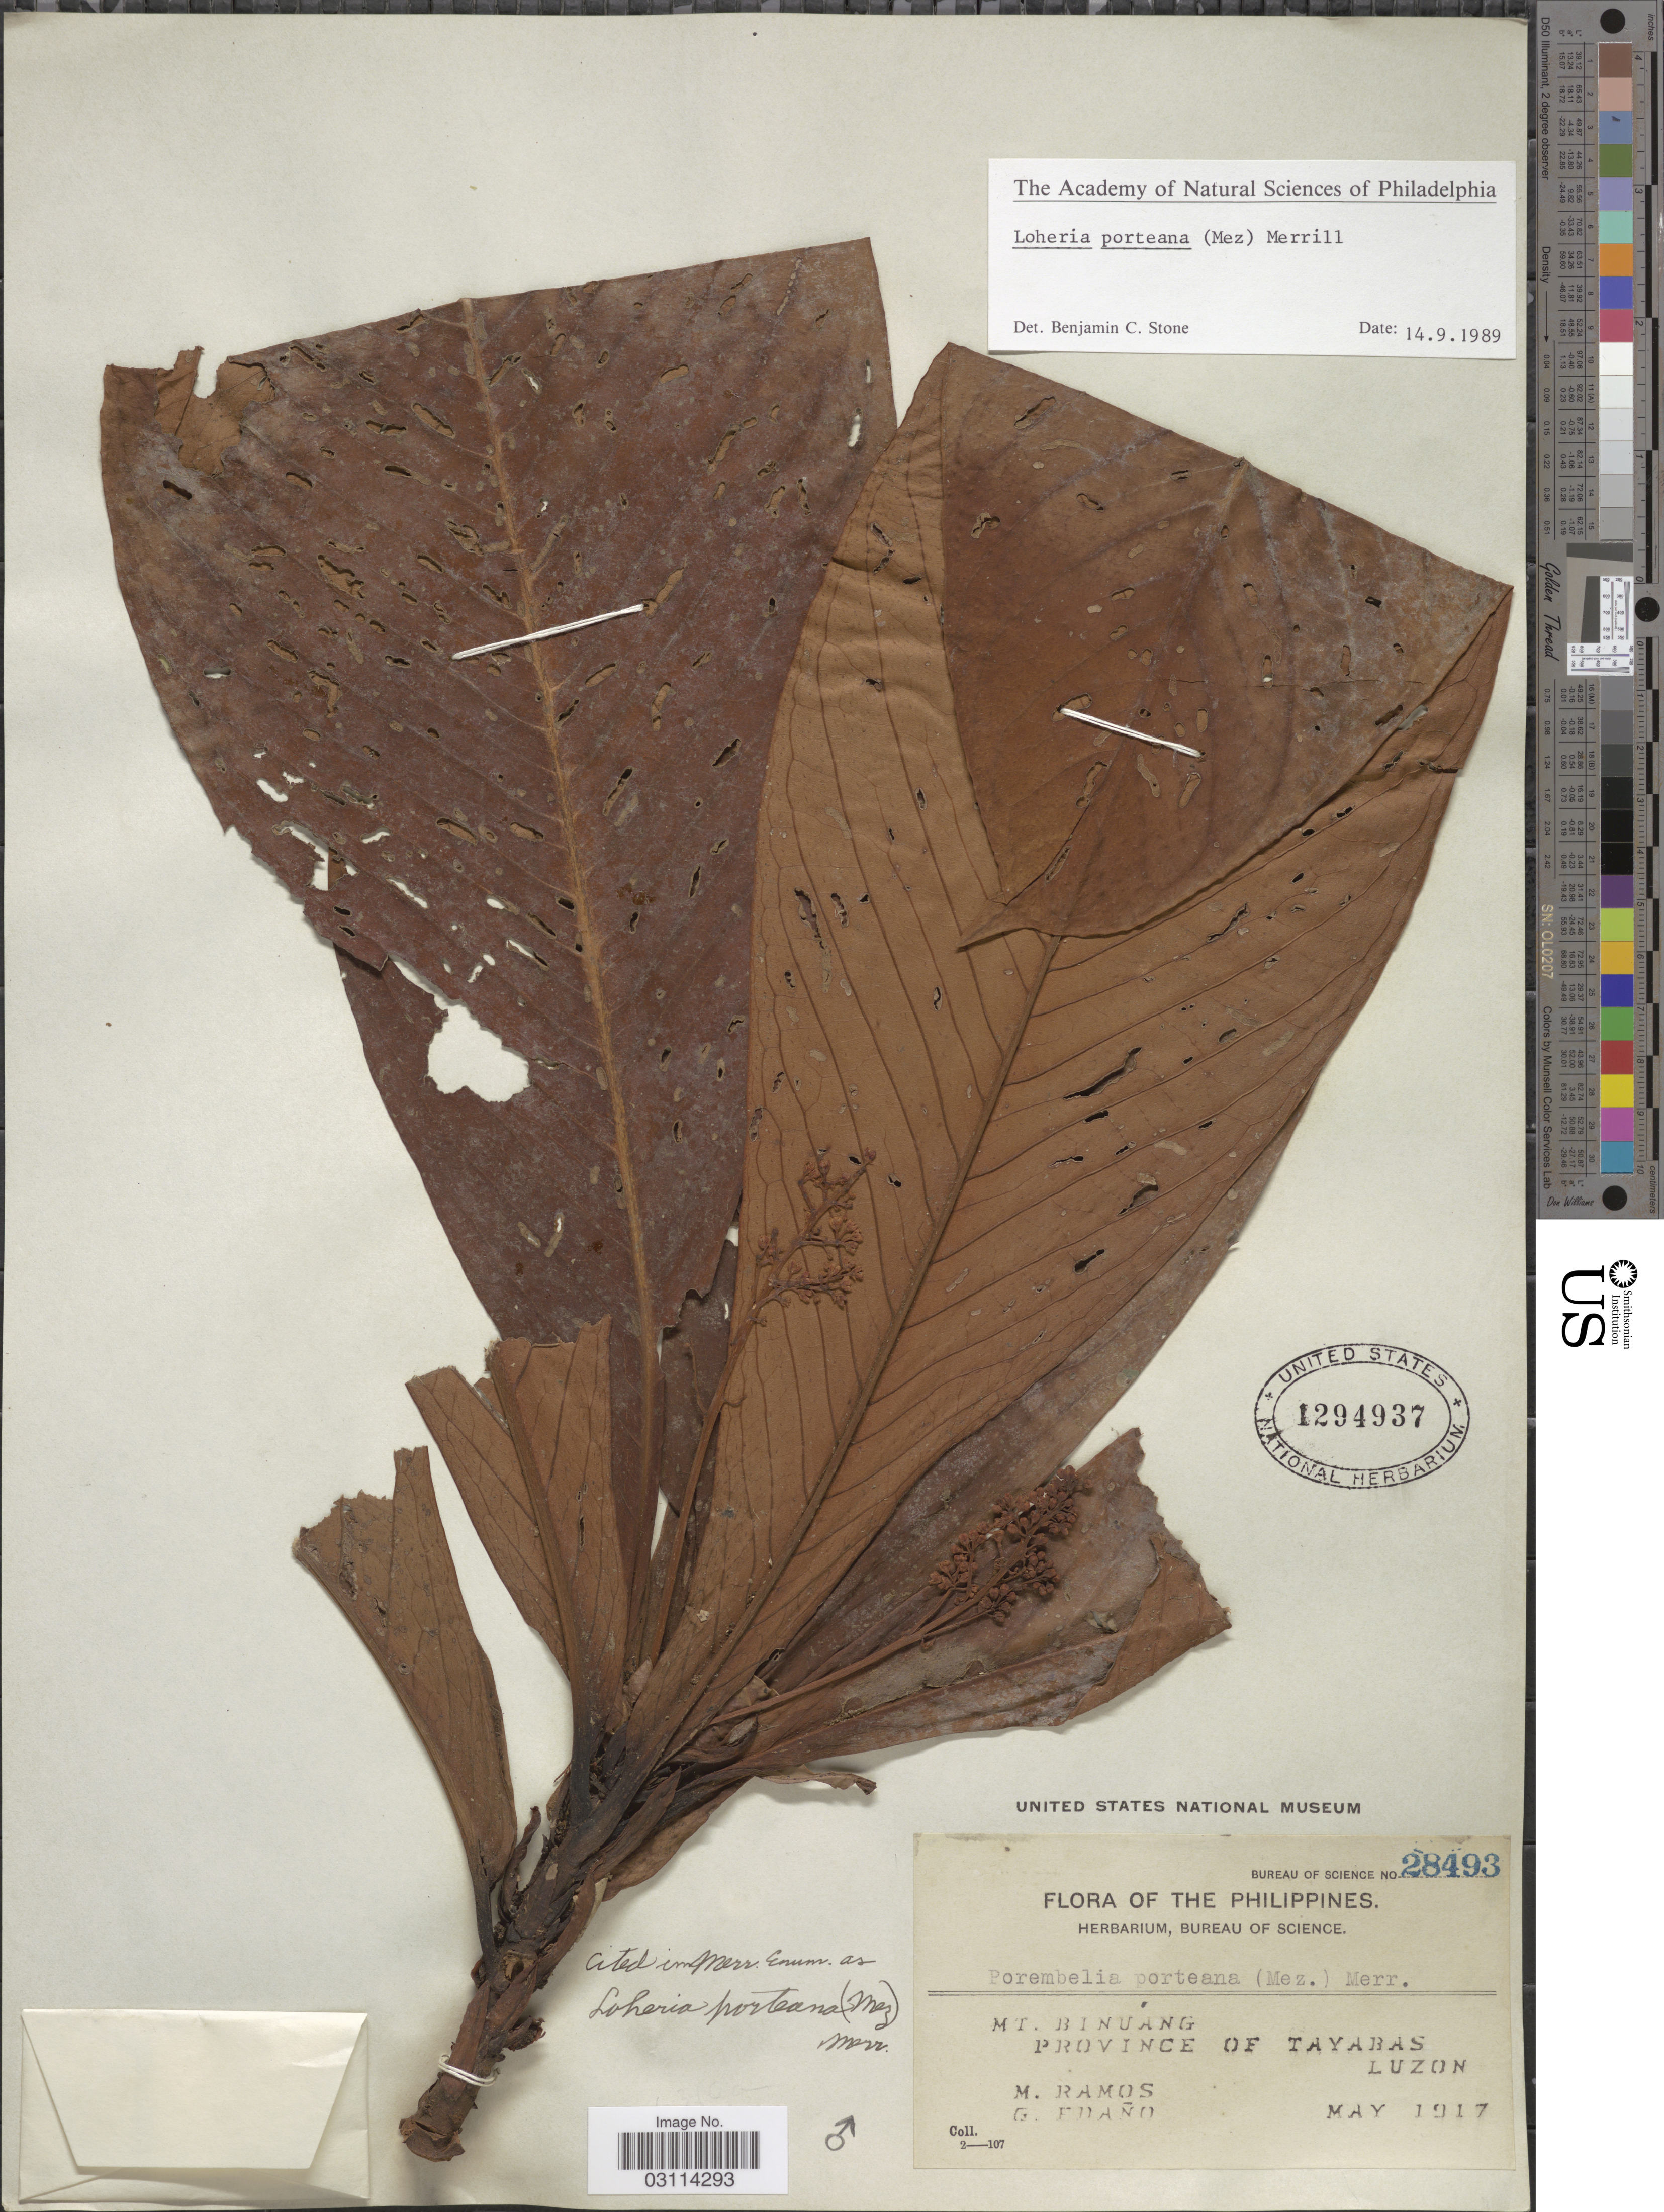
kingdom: Plantae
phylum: Tracheophyta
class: Magnoliopsida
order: Ericales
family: Primulaceae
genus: Loheria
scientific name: Loheria porteana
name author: Merr.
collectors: M. Ramos & G. Edaño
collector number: Bureau of Science 28493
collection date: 1917-05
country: Philippines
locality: Mt. Binuang, Province of Tayabas, Luzon.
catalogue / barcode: US 1294937